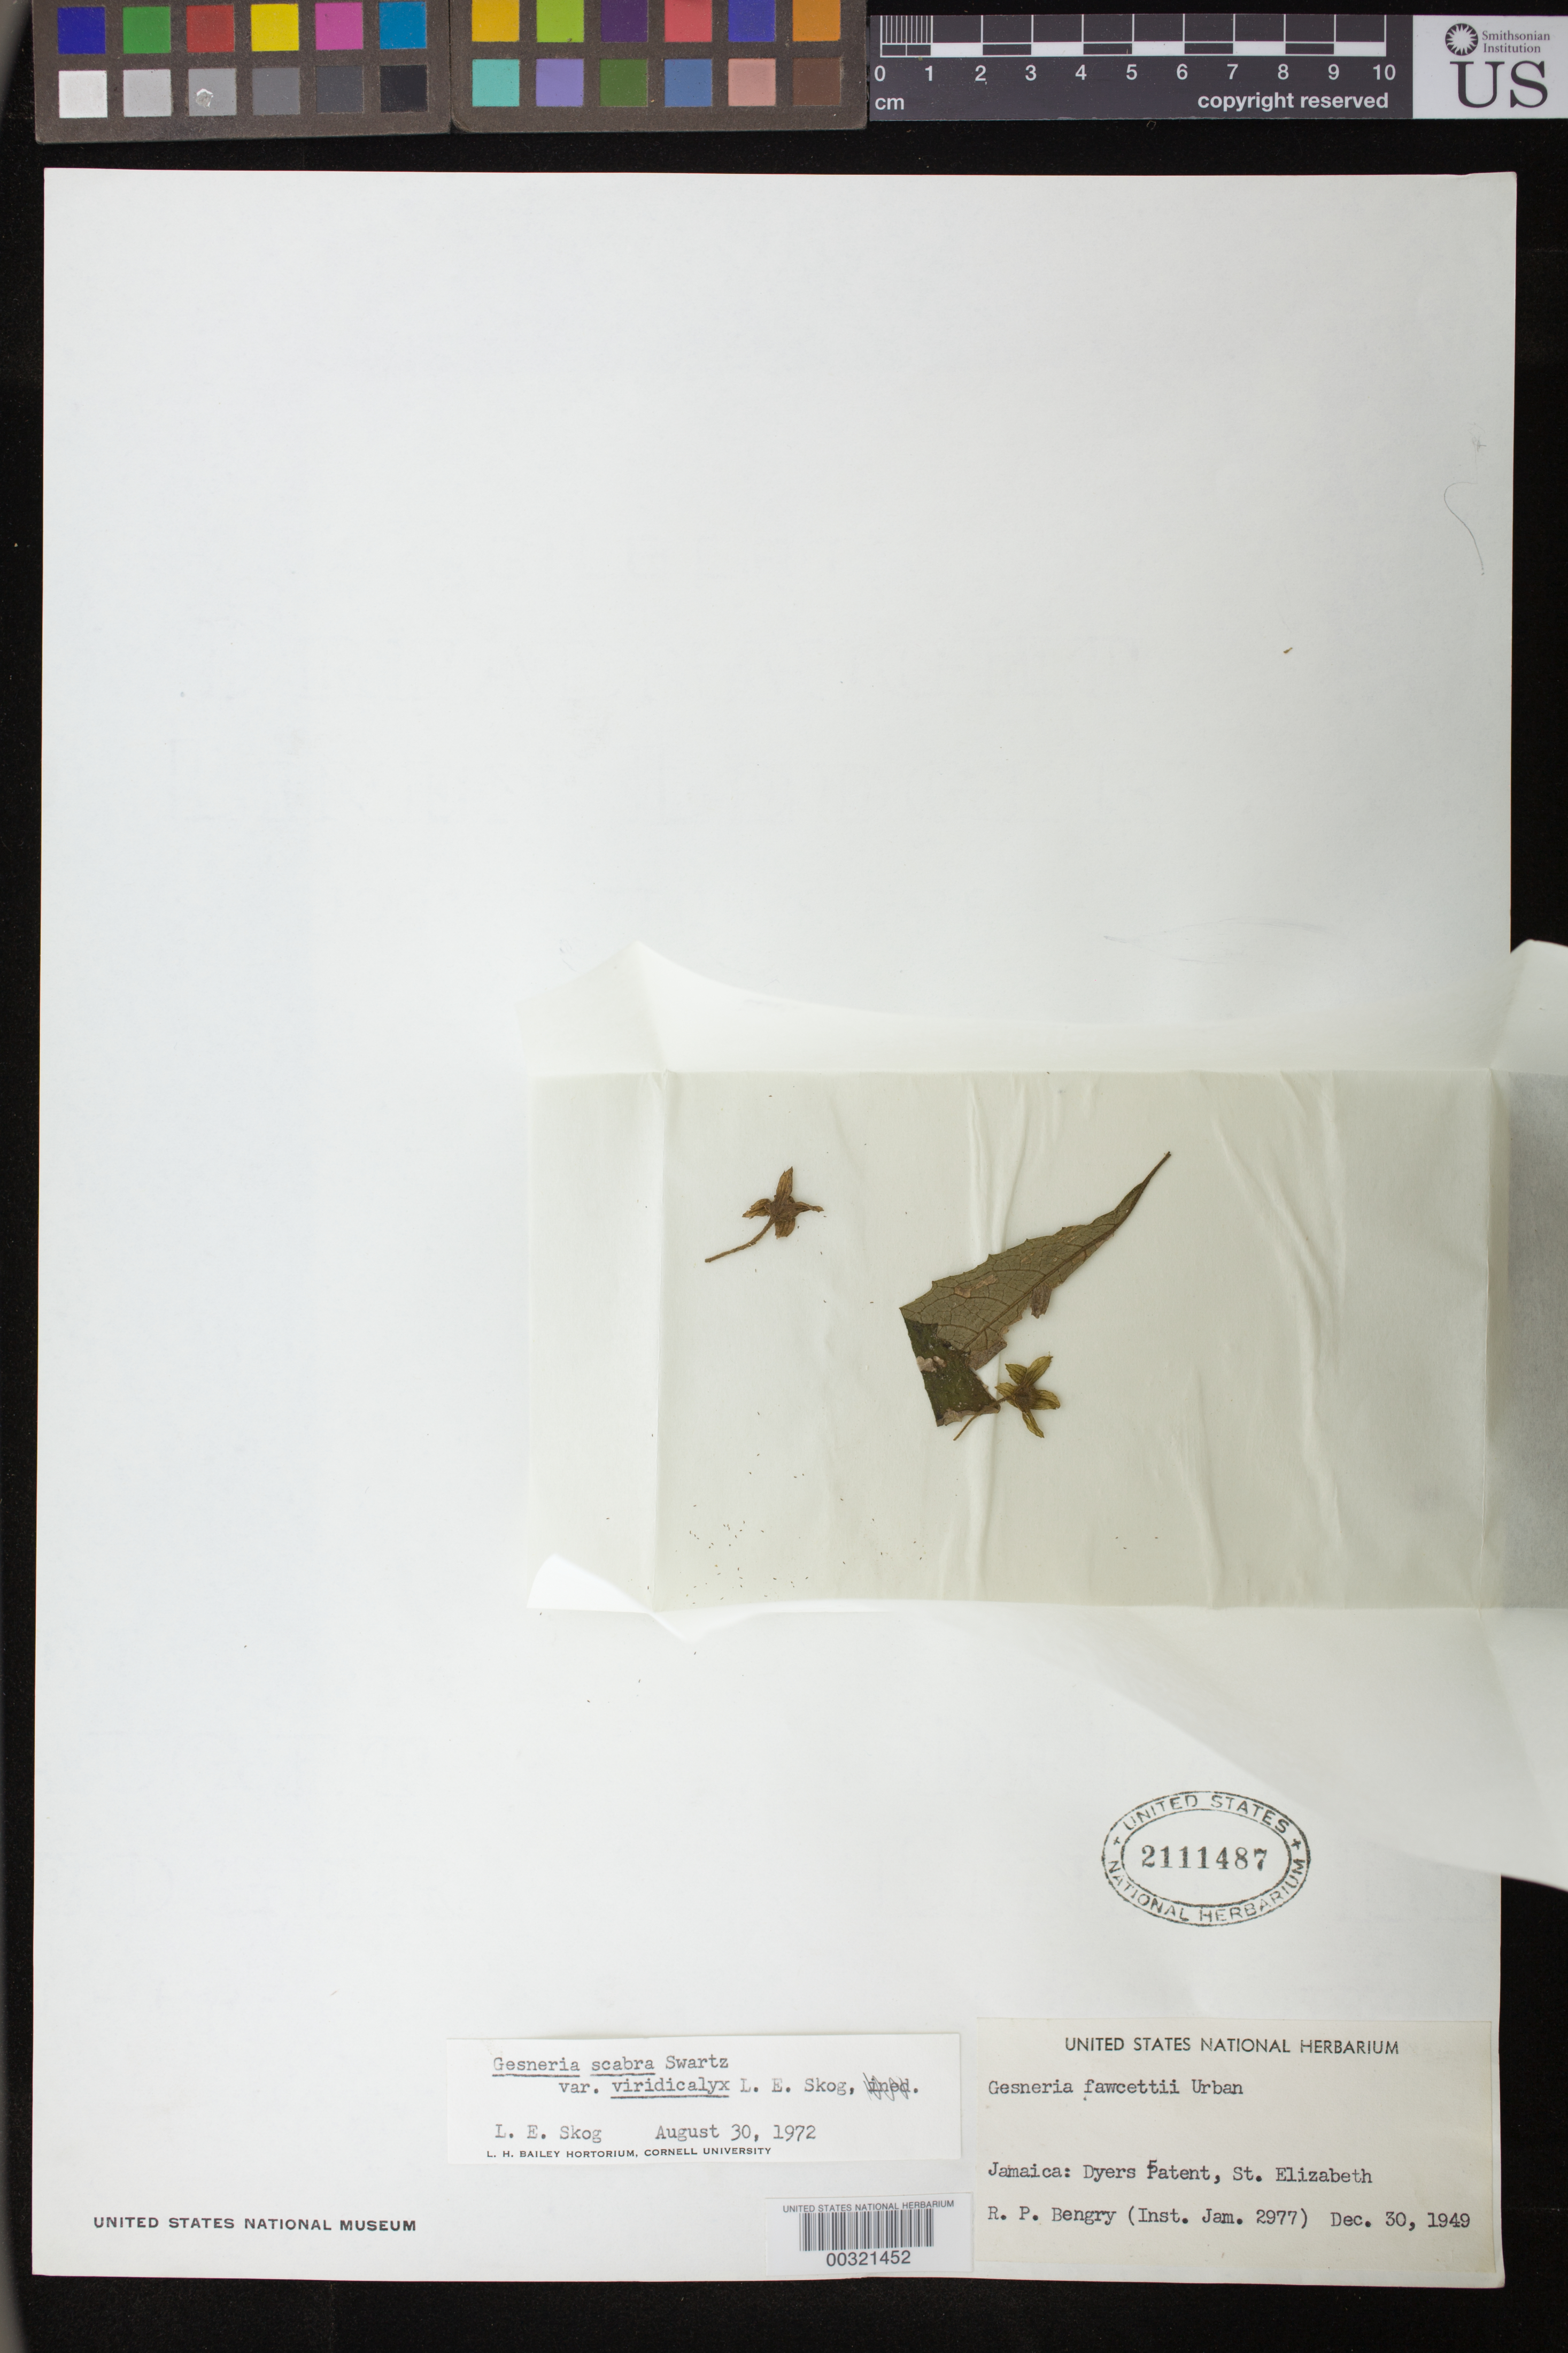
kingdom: Plantae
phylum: Tracheophyta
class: Magnoliopsida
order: Lamiales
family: Gesneriaceae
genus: Gesneria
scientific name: Gesneria scabra var. viridicalyx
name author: L.E. Skog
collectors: R. Bengry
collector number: IJ 2977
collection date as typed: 30 Dec 1949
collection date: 1949-12-30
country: Jamaica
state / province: Saint Elizabeth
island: Jamaica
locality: Dyers Patent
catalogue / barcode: US 2111487